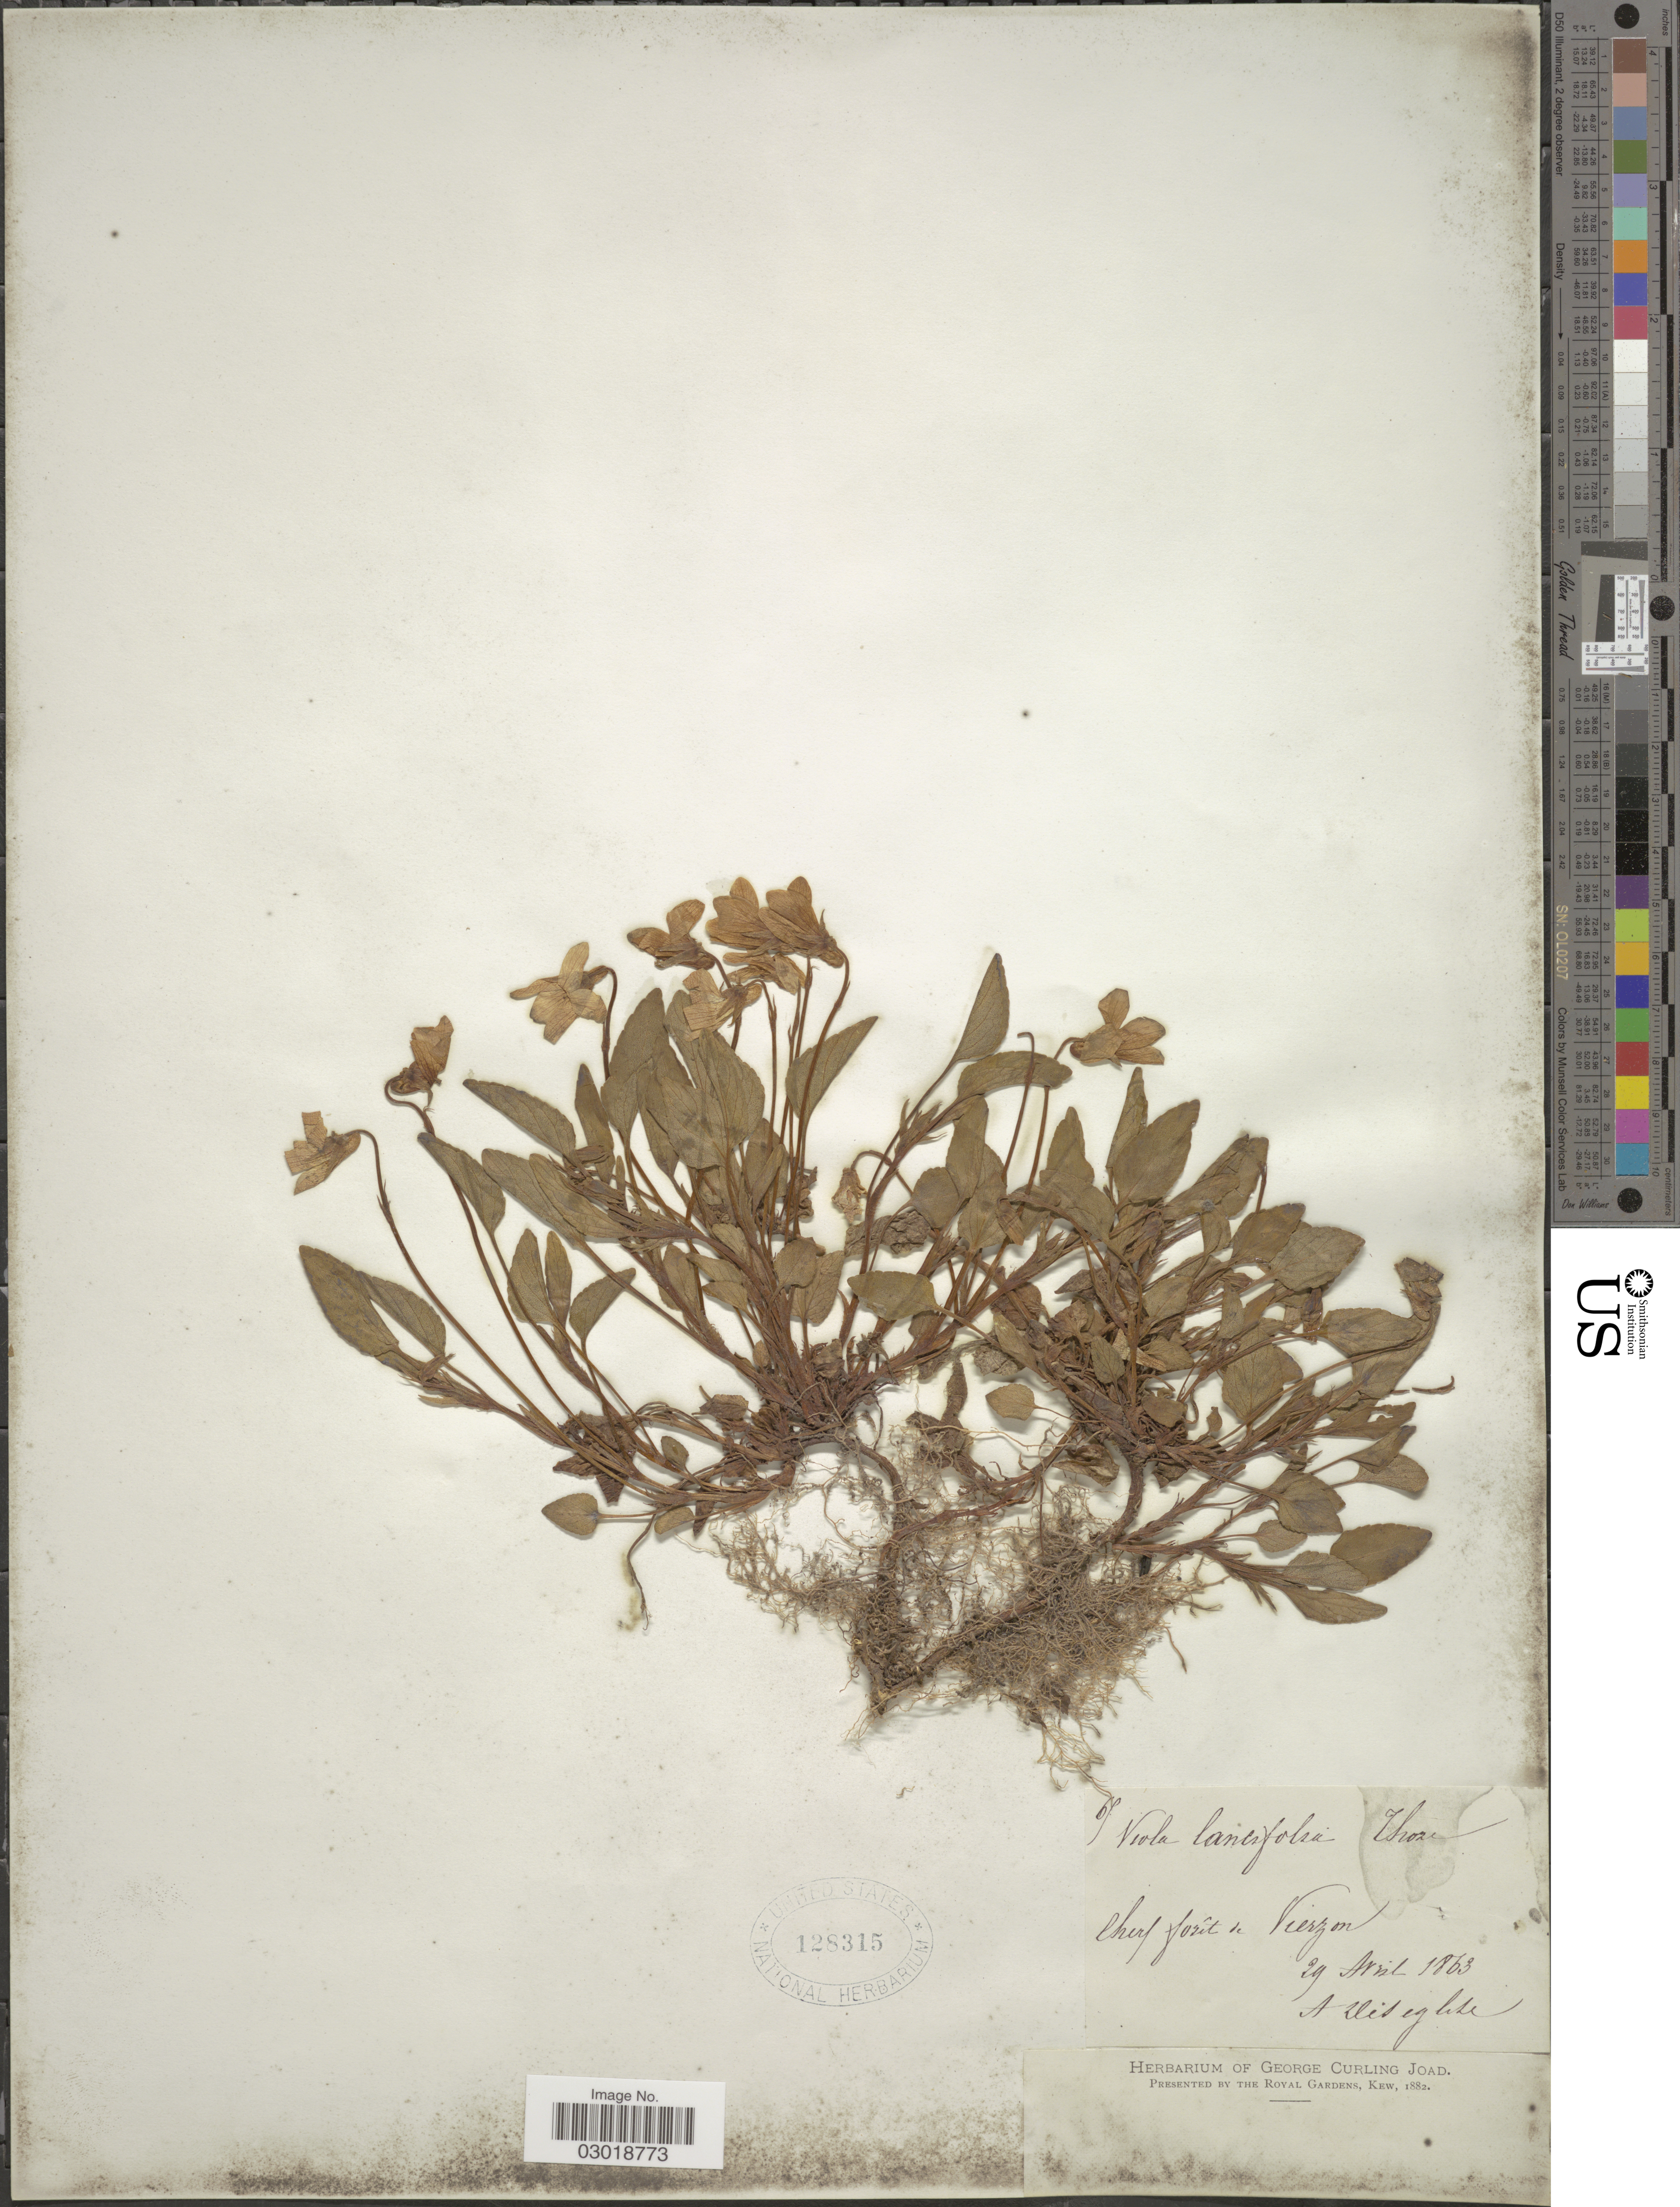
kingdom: Plantae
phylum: Tracheophyta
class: Magnoliopsida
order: Malpighiales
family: Violaceae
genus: Viola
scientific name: Viola lancifolia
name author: Thore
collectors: A. Deseglise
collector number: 65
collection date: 1863-04-29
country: France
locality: Cherf forêt de Vierzon.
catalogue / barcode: US 128315